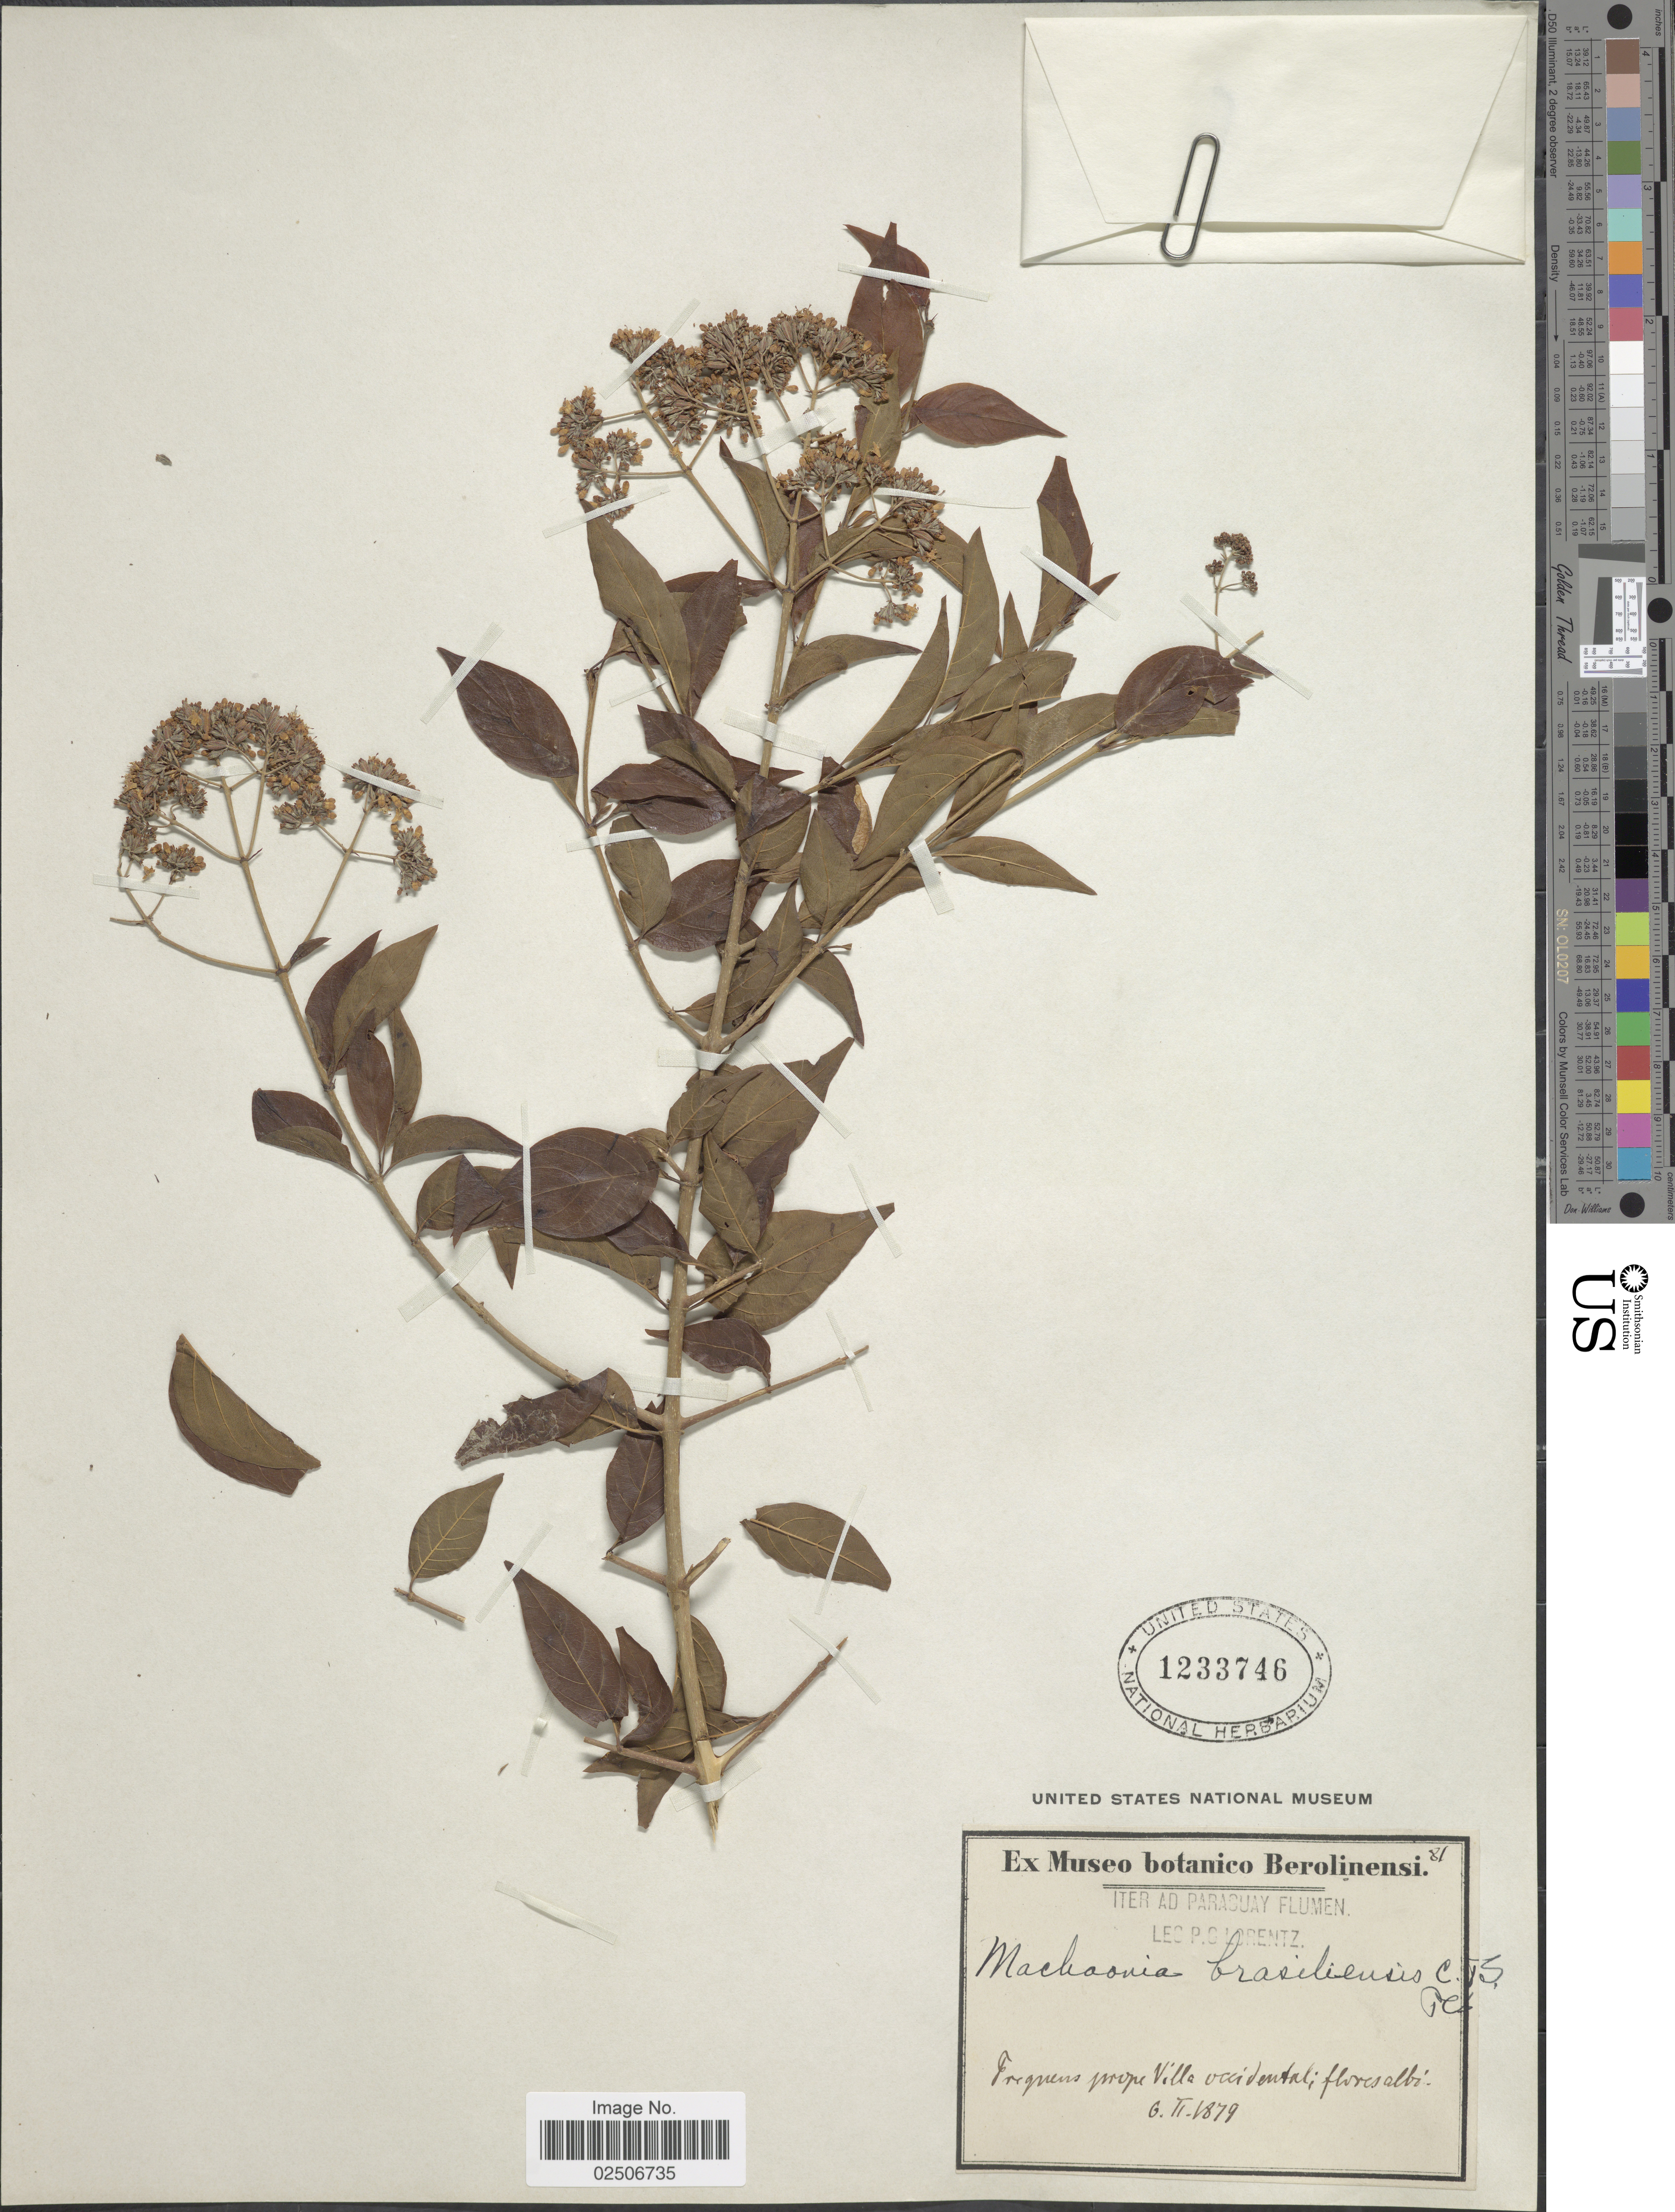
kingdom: Plantae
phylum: Tracheophyta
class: Magnoliopsida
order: Gentianales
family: Rubiaceae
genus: Machaonia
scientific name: Machaonia brasiliensis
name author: (Hoffmanns. ex Humb.) Cham. & Schltdl.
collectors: P. G. Lorentz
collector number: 81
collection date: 1879-02-06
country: Paraguay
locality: Paraguay Flumen, frequens prope Villa occidental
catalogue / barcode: US 1233746